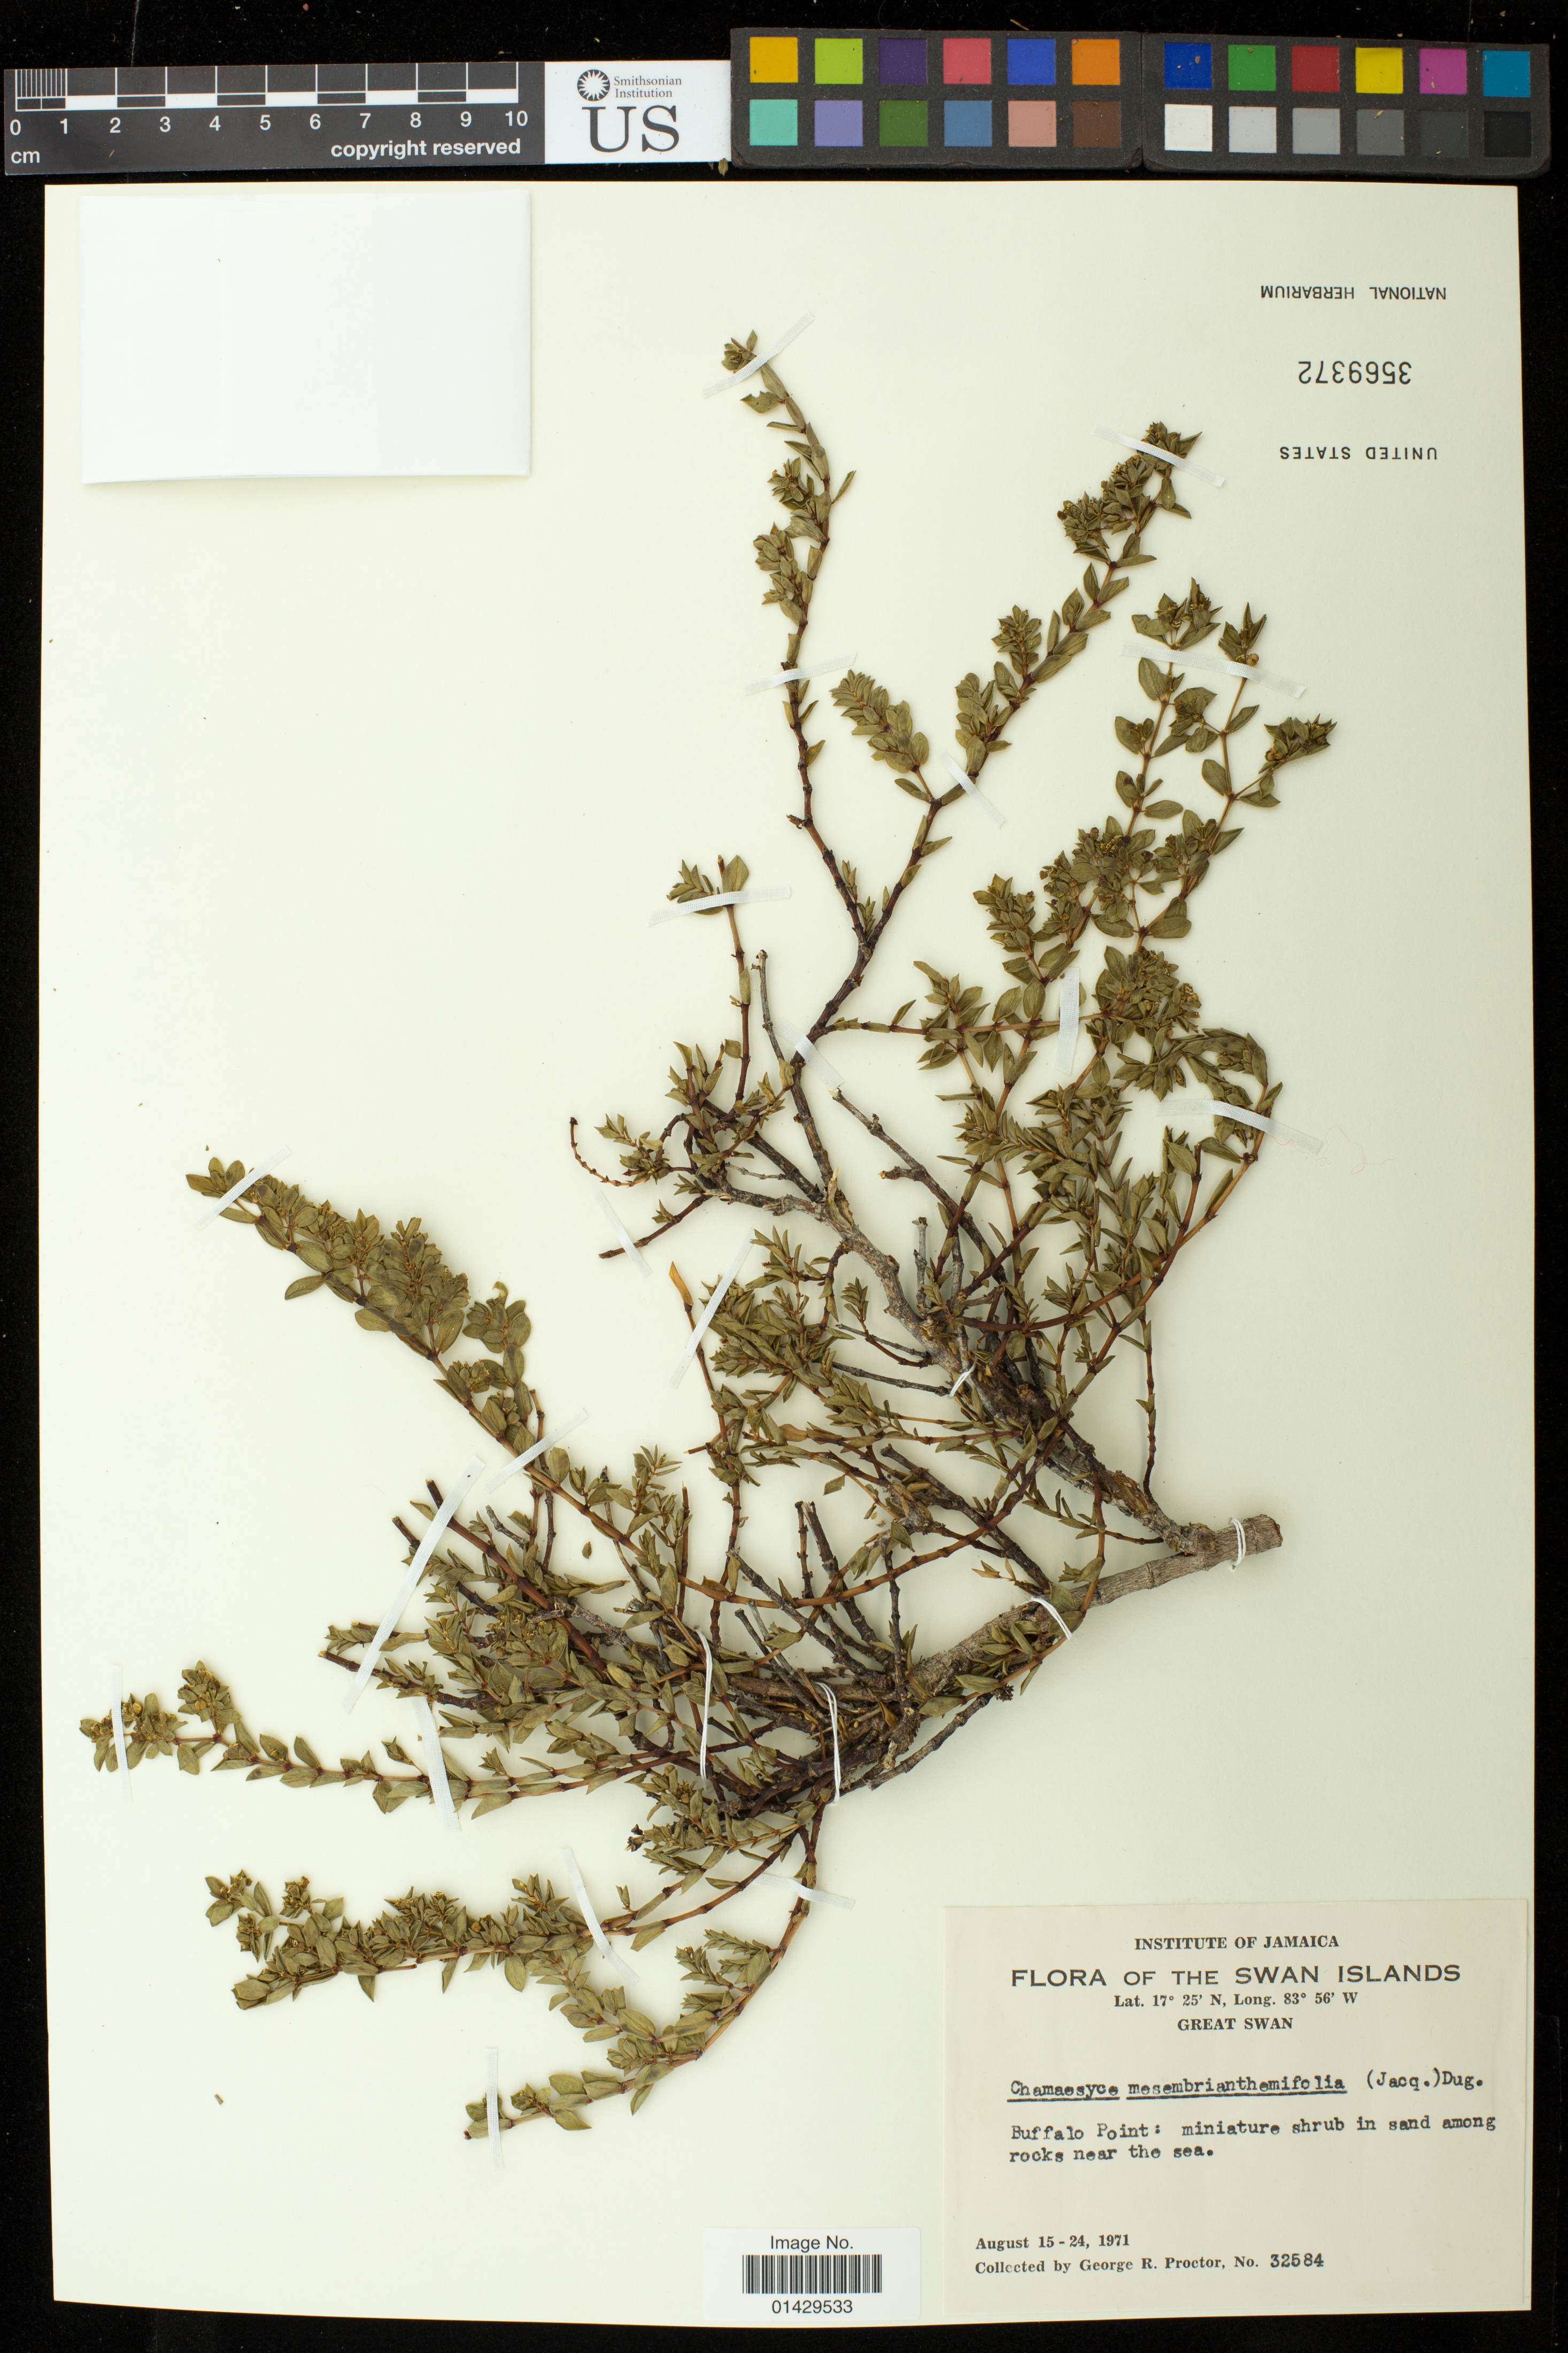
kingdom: Plantae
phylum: Tracheophyta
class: Magnoliopsida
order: Malpighiales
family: Euphorbiaceae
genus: Euphorbia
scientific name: Euphorbia mesembryanthemifolia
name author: Jacq.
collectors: G. R. Proctor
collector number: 32584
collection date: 1971-08-15/1971-08-24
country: Honduras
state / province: Islas de la Bahía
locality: Swan Islands, Great Swan, Buffalo Point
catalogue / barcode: US 3569372